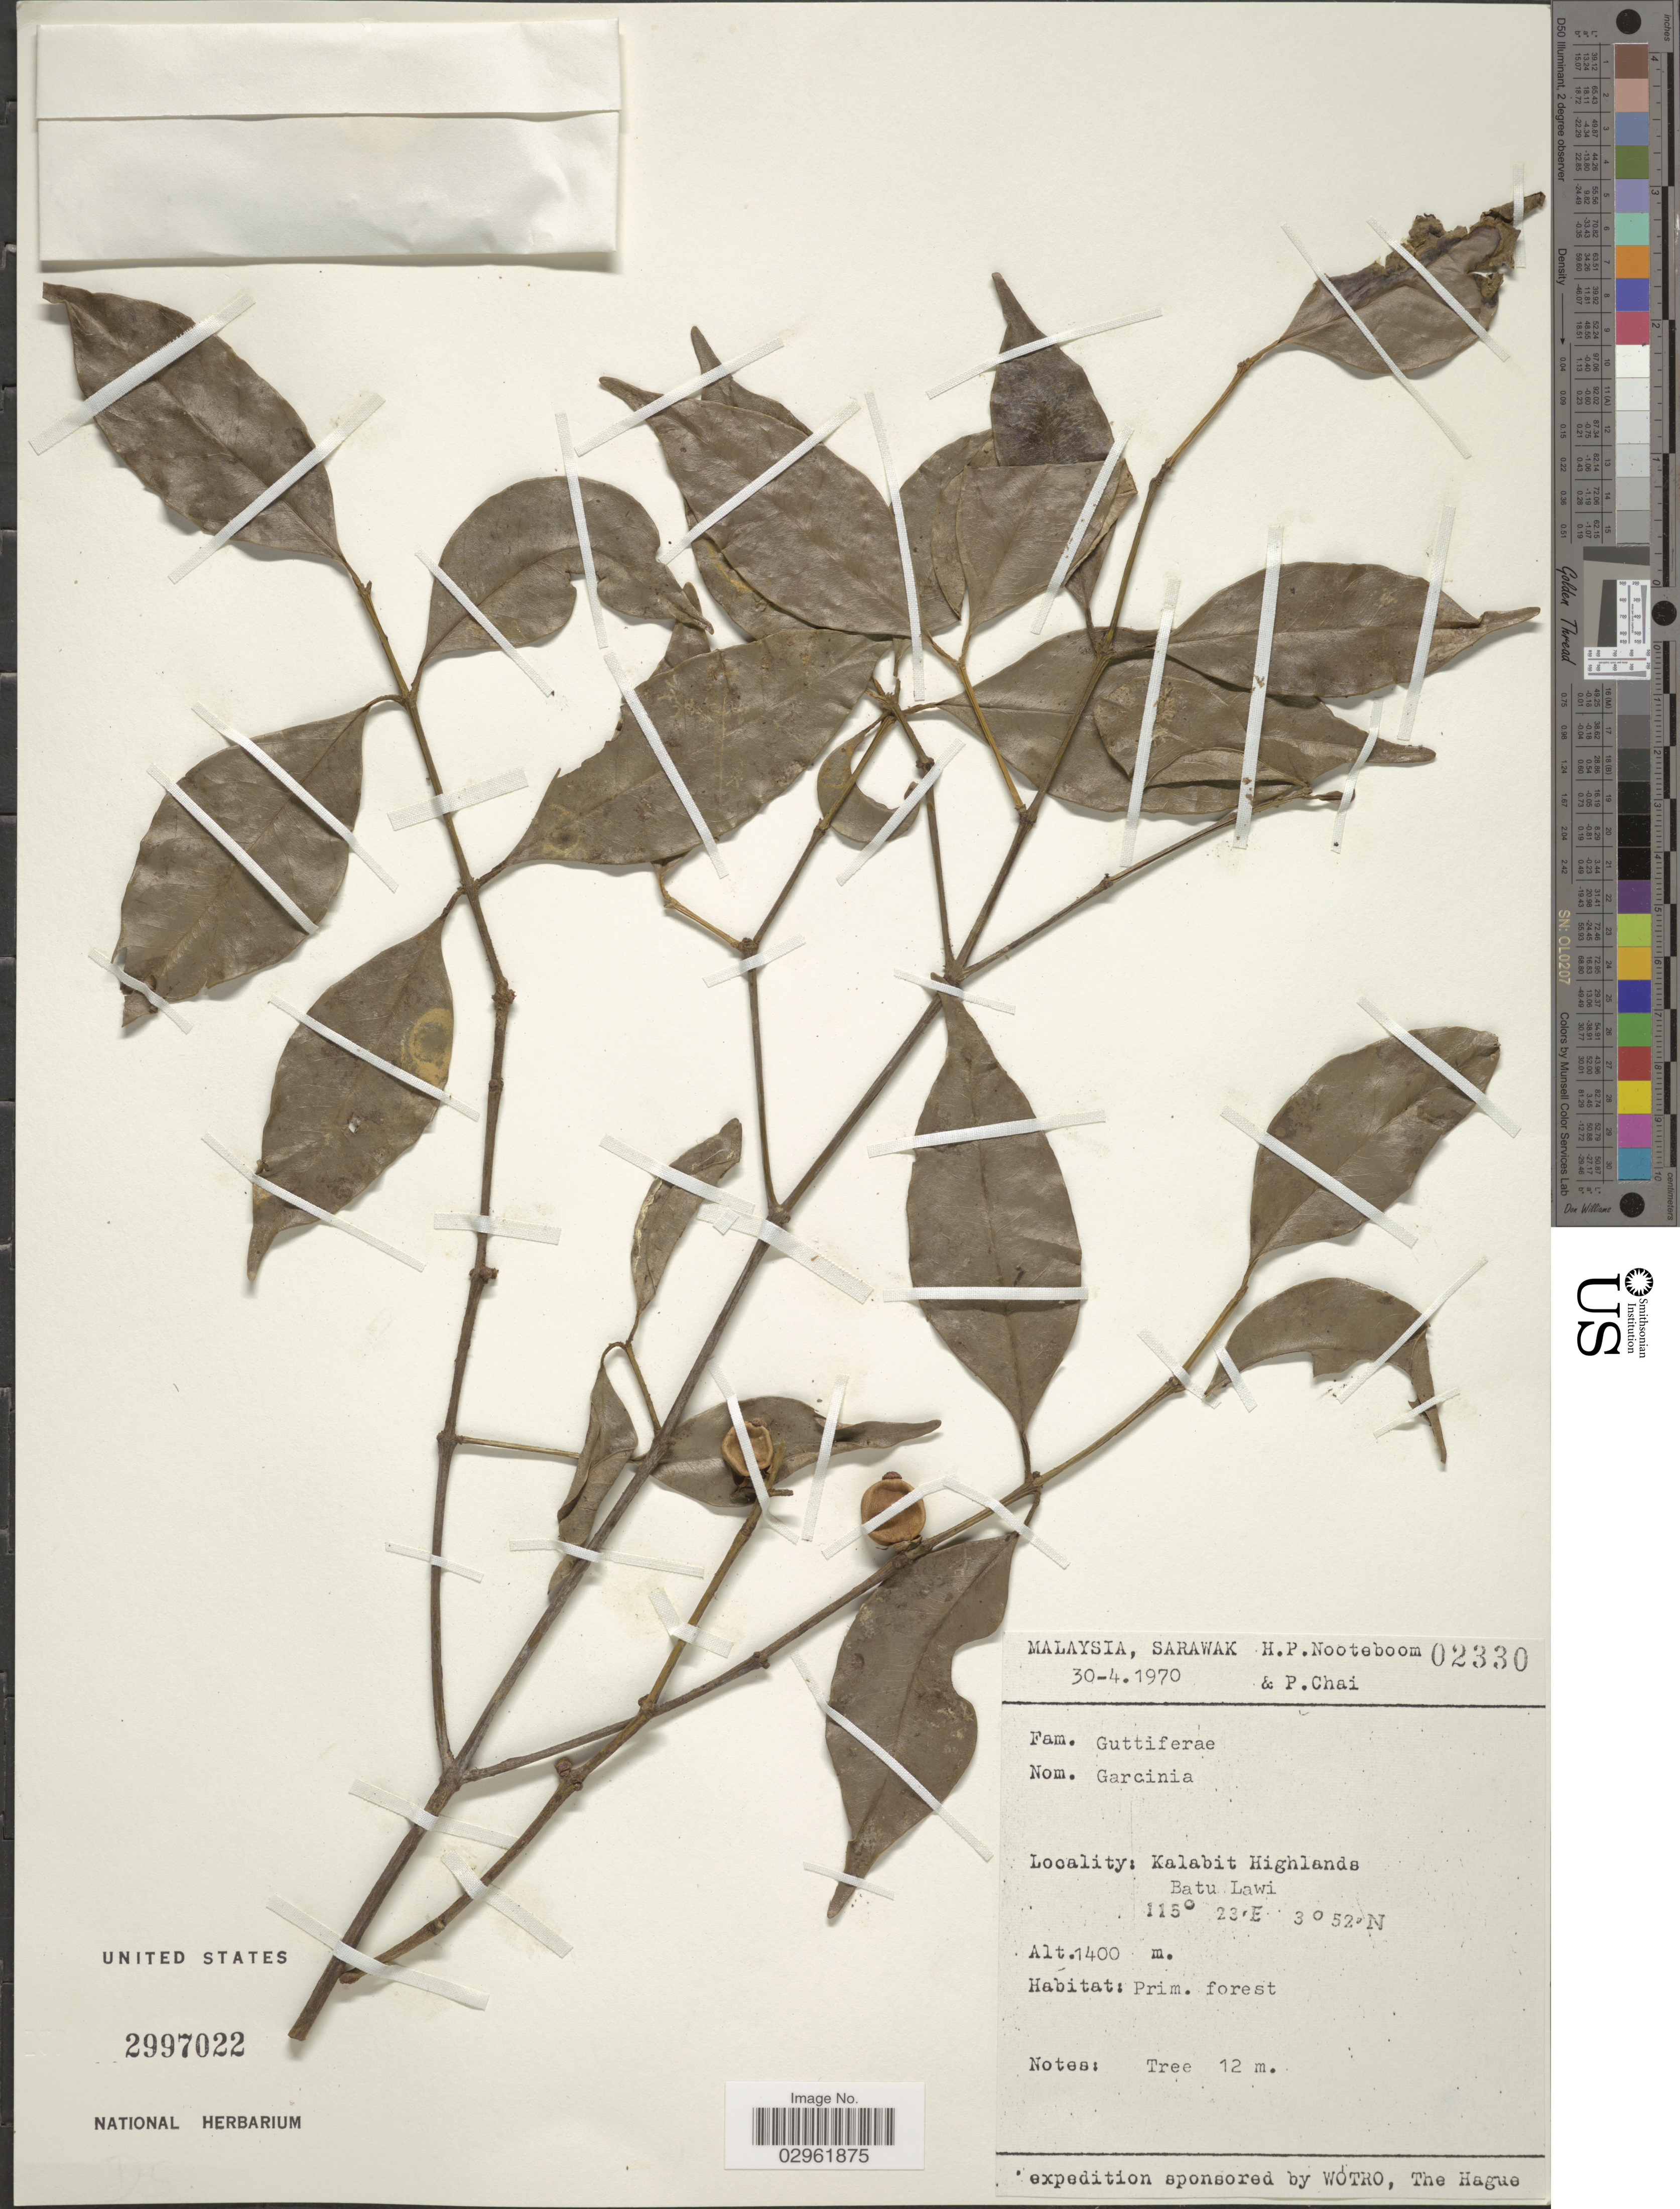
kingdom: Plantae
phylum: Tracheophyta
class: Magnoliopsida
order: Malpighiales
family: Clusiaceae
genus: Garcinia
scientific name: Garcinia sp.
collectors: H. P. Nooteboom & P. Chai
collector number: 02330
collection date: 1970-04-30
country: Malaysia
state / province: Sarawak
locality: Kalabit Highlands, Batu Lawi.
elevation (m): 1400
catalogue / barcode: US 2997022